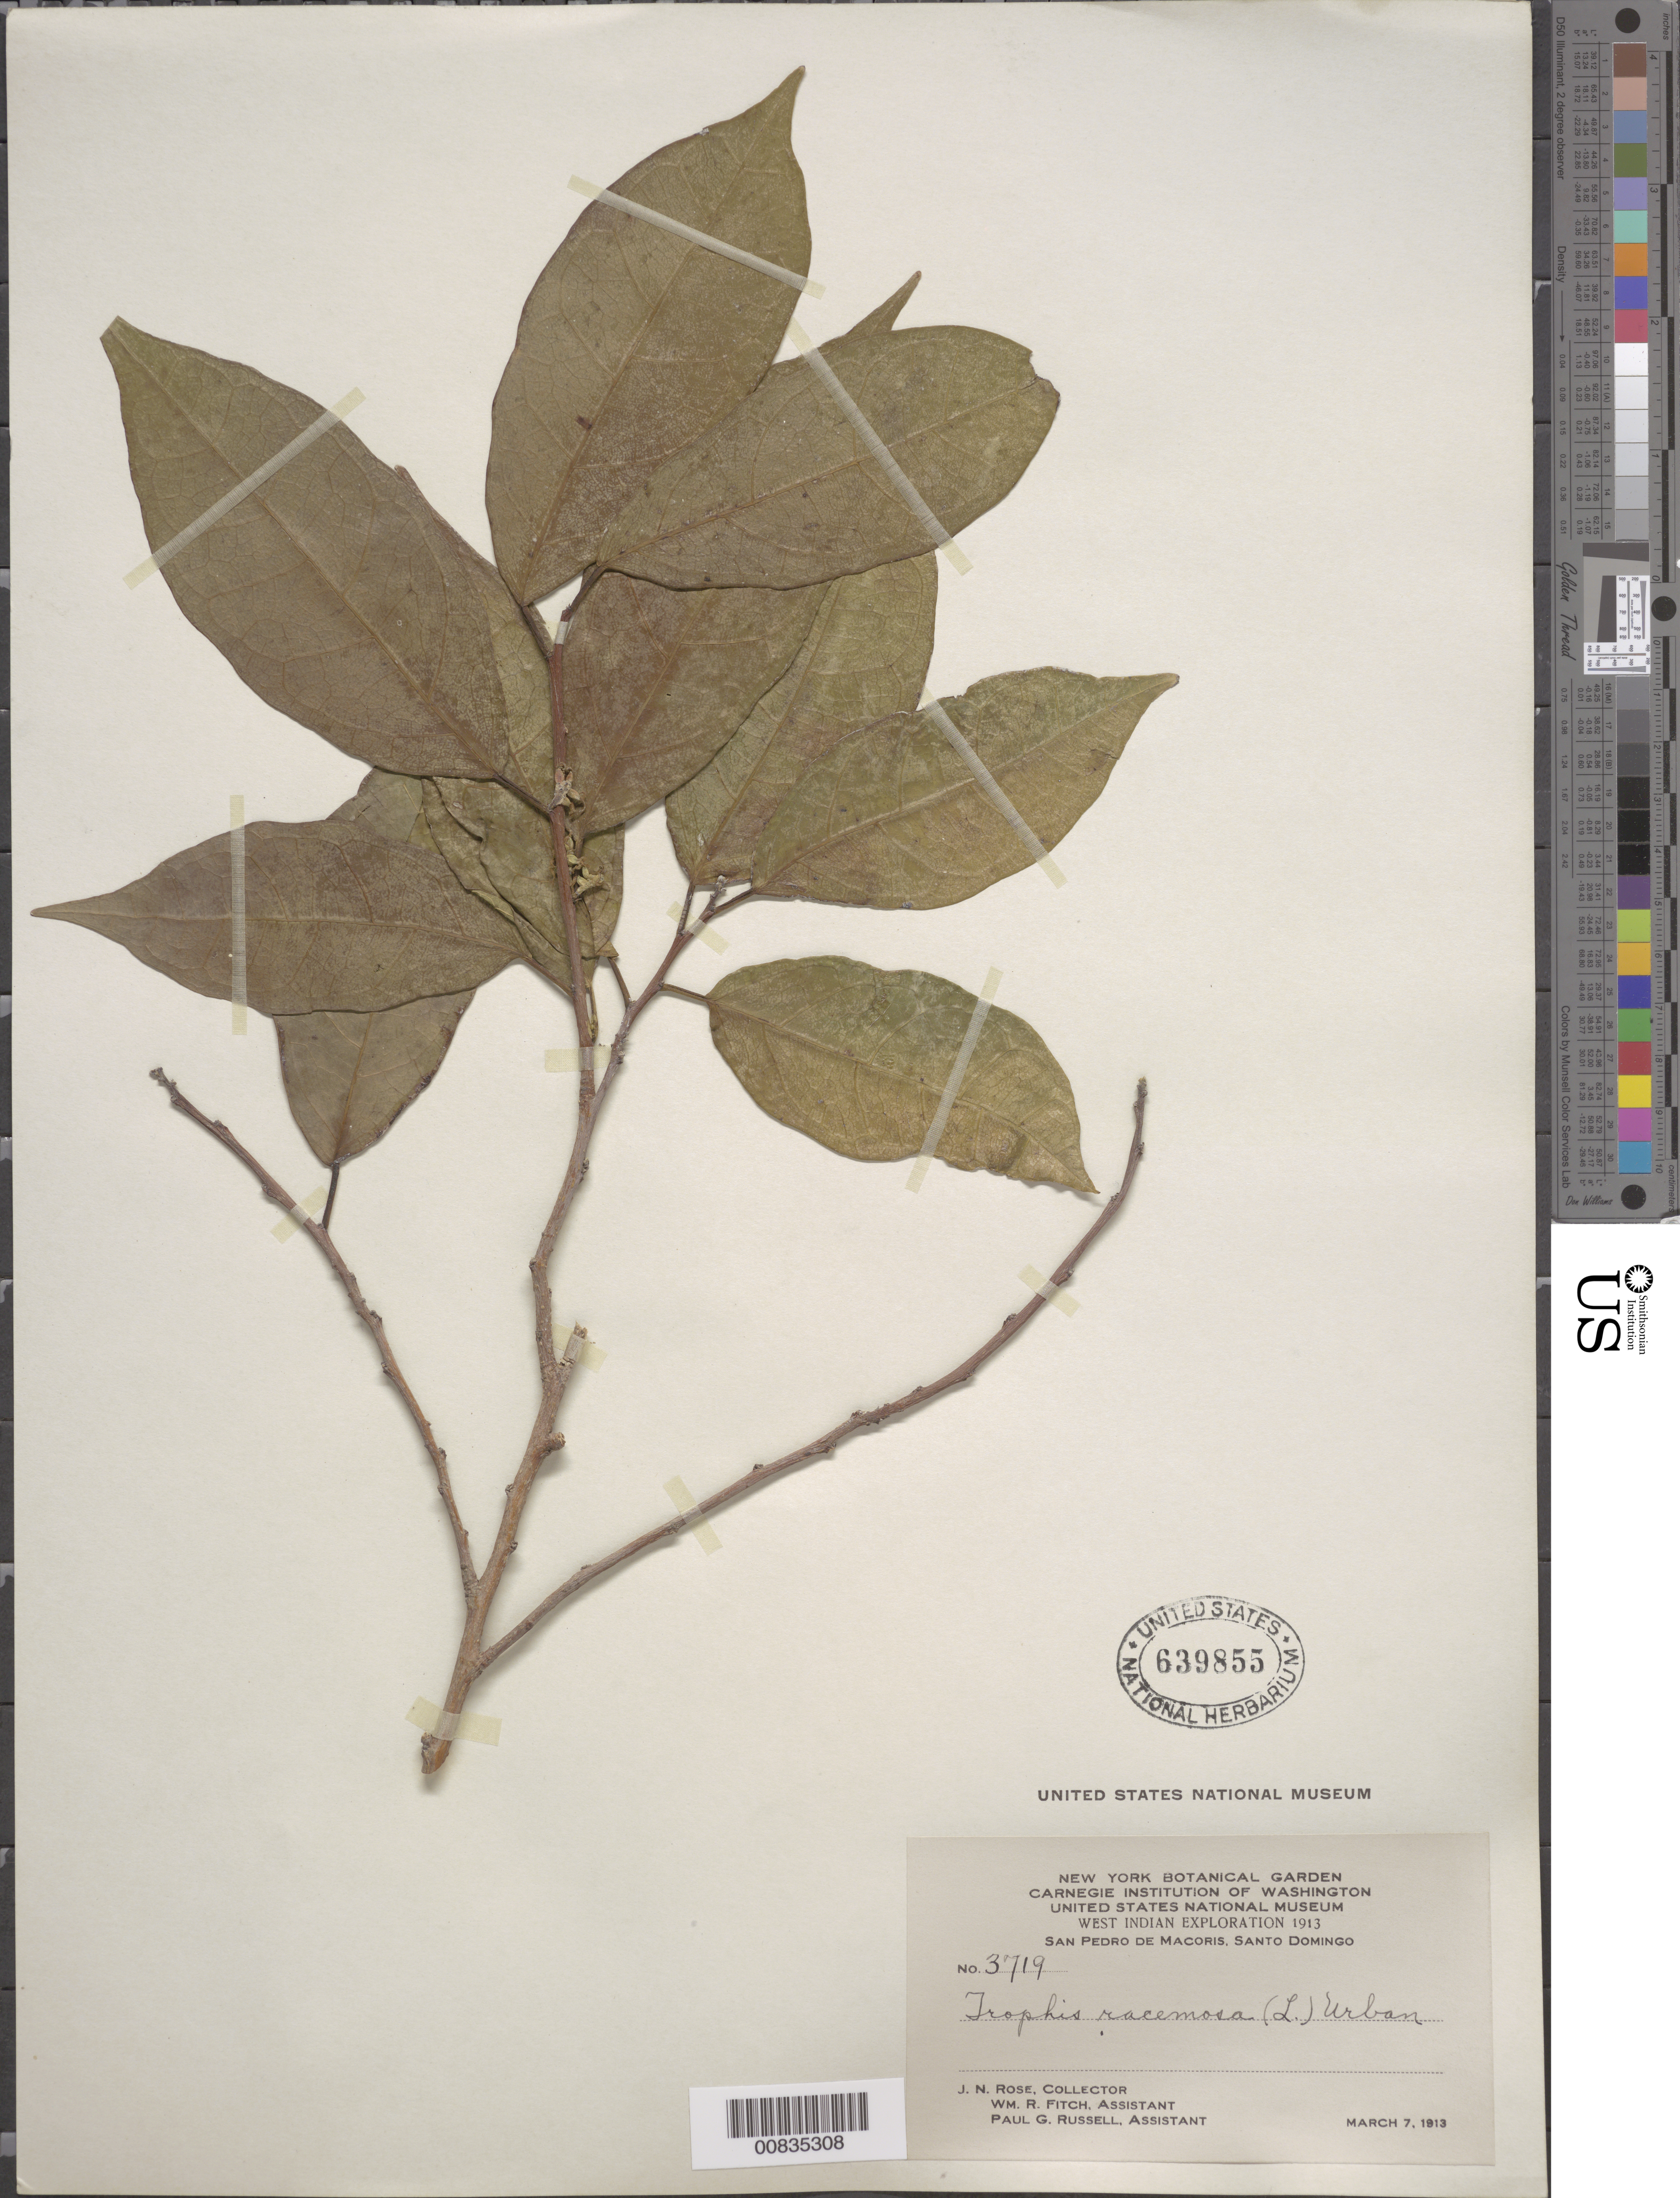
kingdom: Plantae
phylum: Tracheophyta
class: Magnoliopsida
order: Rosales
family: Moraceae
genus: Trophis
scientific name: Trophis racemosa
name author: (L.) Urb.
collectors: J. N. Rose, W. R. Fitch & P. G. Russell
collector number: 3719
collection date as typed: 07 Mar 1913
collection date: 1913-03-07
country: Dominican Republic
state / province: San Pedro de Macoris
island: Hispaniola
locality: San Pedro de Macoris, Santo Domingo.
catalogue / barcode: US 639855